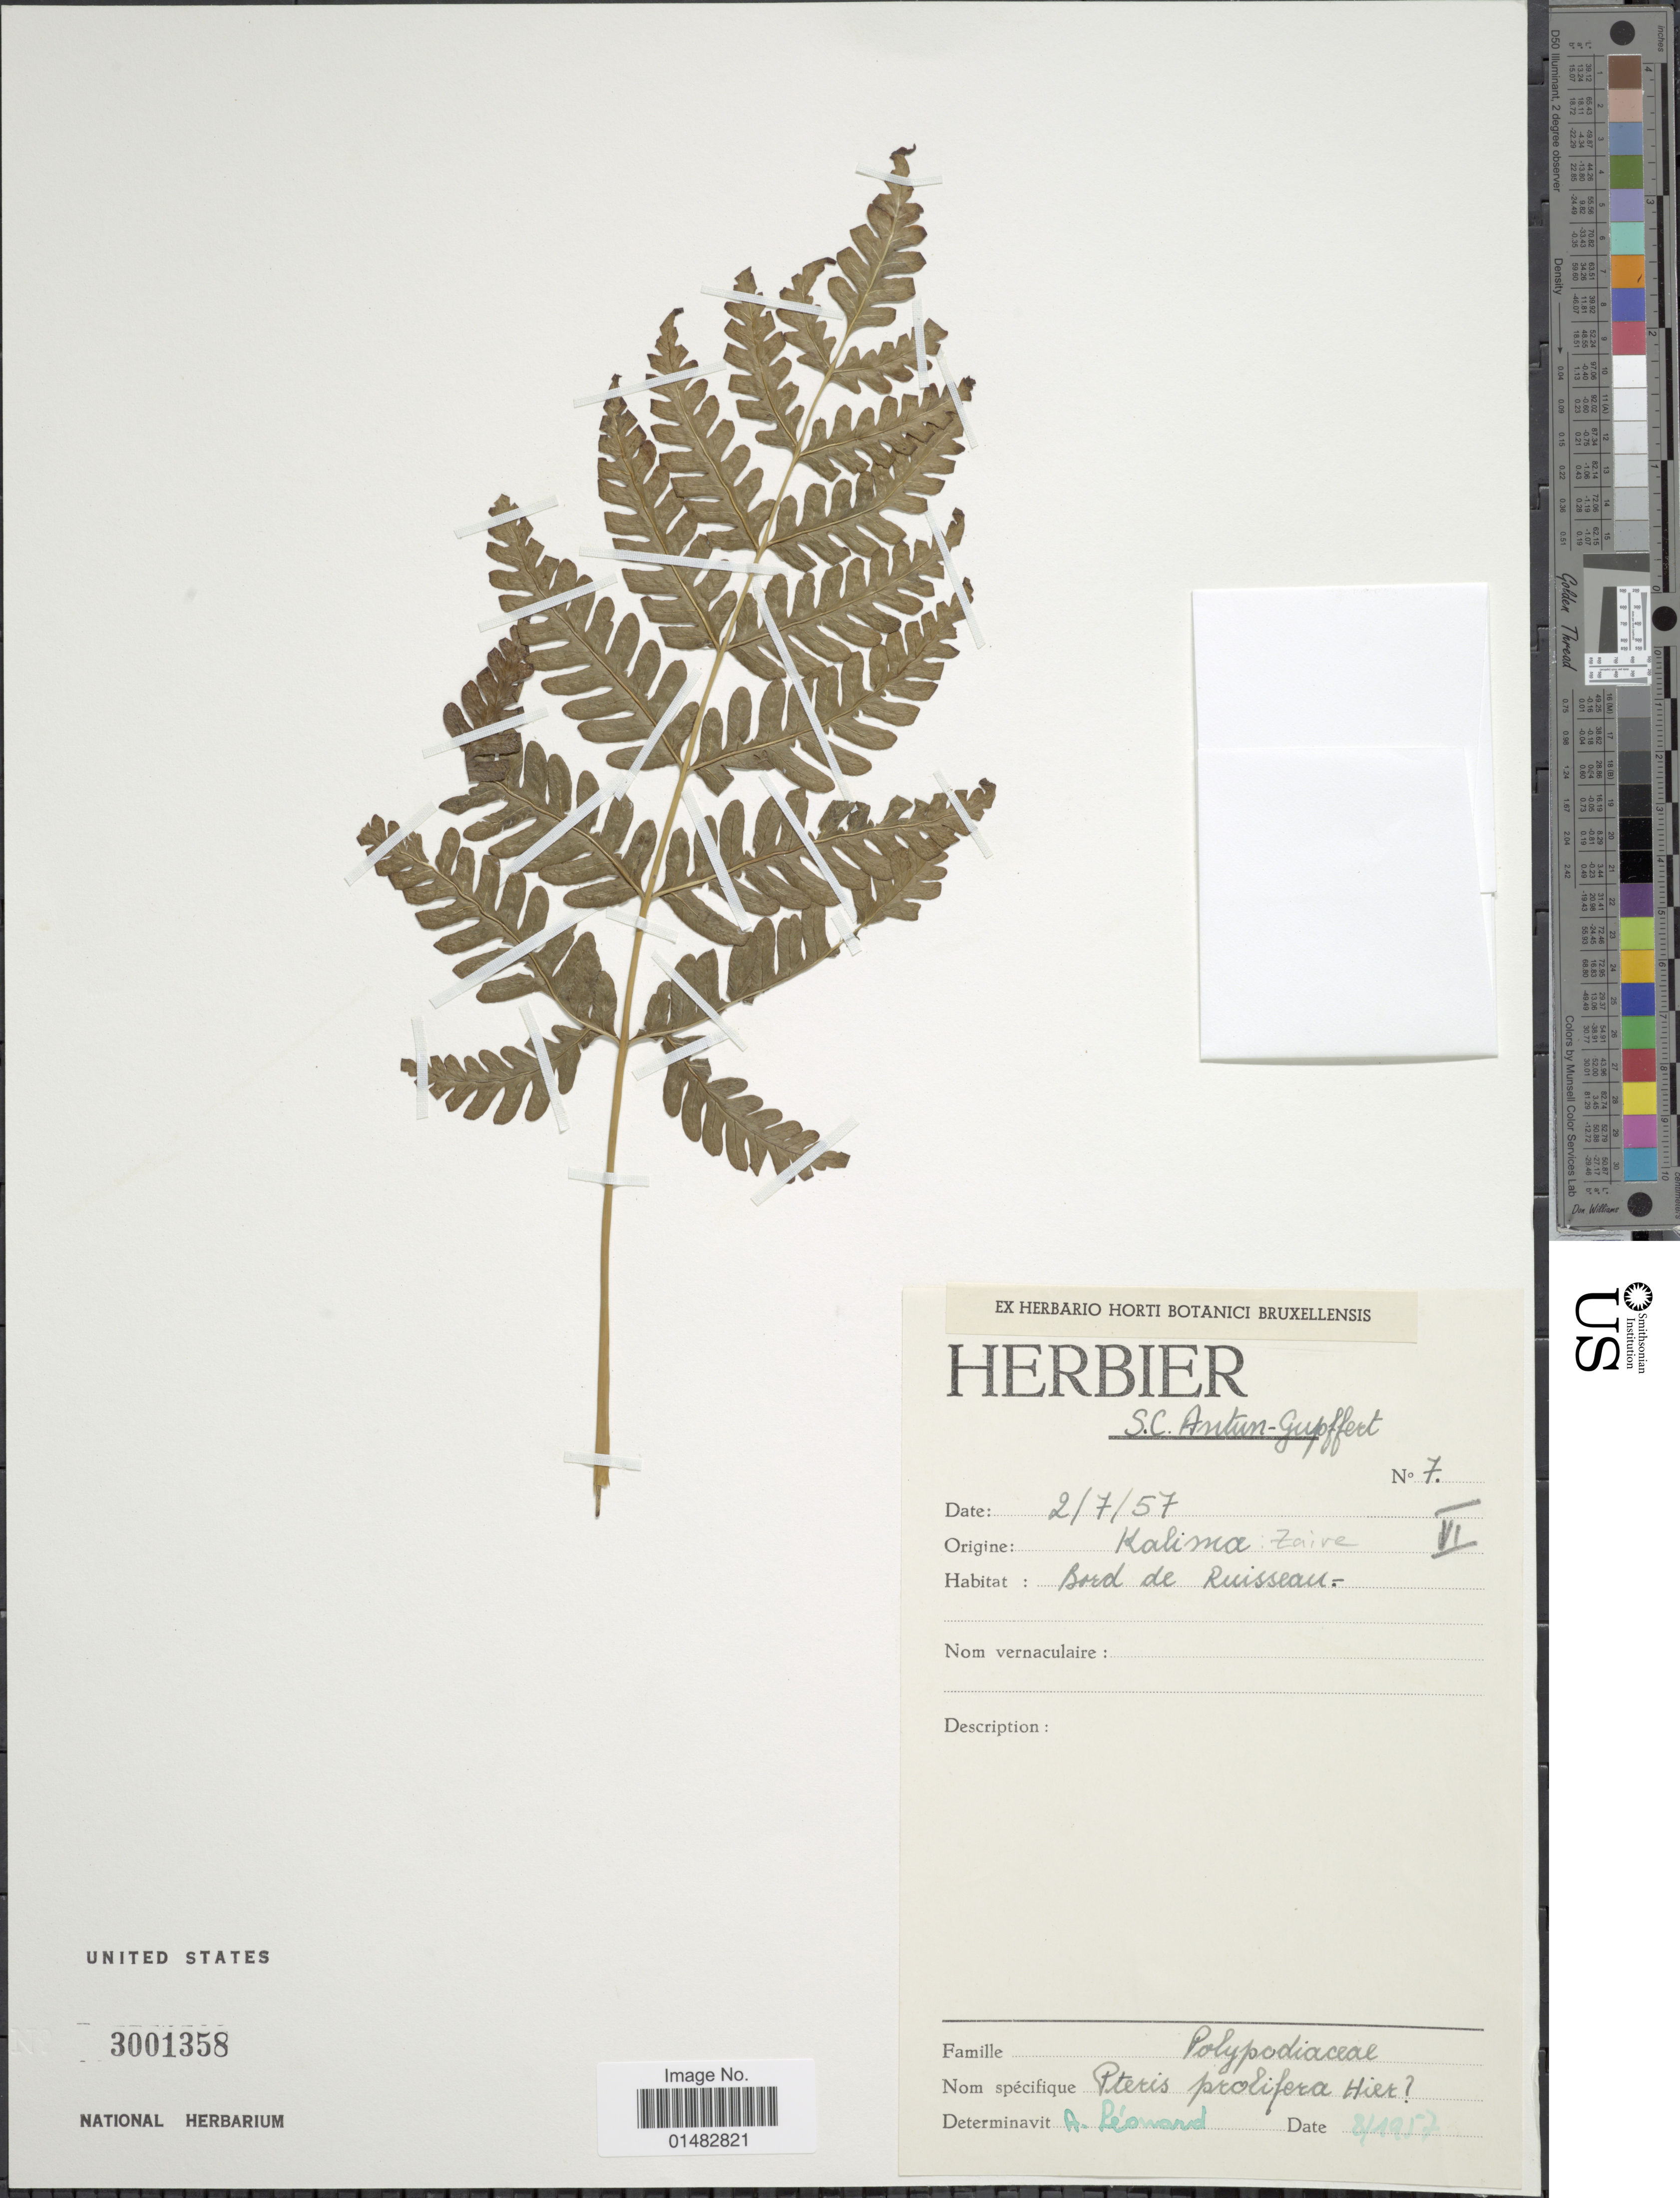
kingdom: Plantae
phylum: Tracheophyta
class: Polypodiopsida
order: Polypodiales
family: Pteridaceae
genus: Pteris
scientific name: Pteris prolifera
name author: Hieron.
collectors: ex herb. S. C. Antun-Gupffert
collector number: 7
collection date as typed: Transcribed d/m/y: 2/7/57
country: Angola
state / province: Zaire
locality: Kalima, Bord de Ruisseau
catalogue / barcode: US 3001358